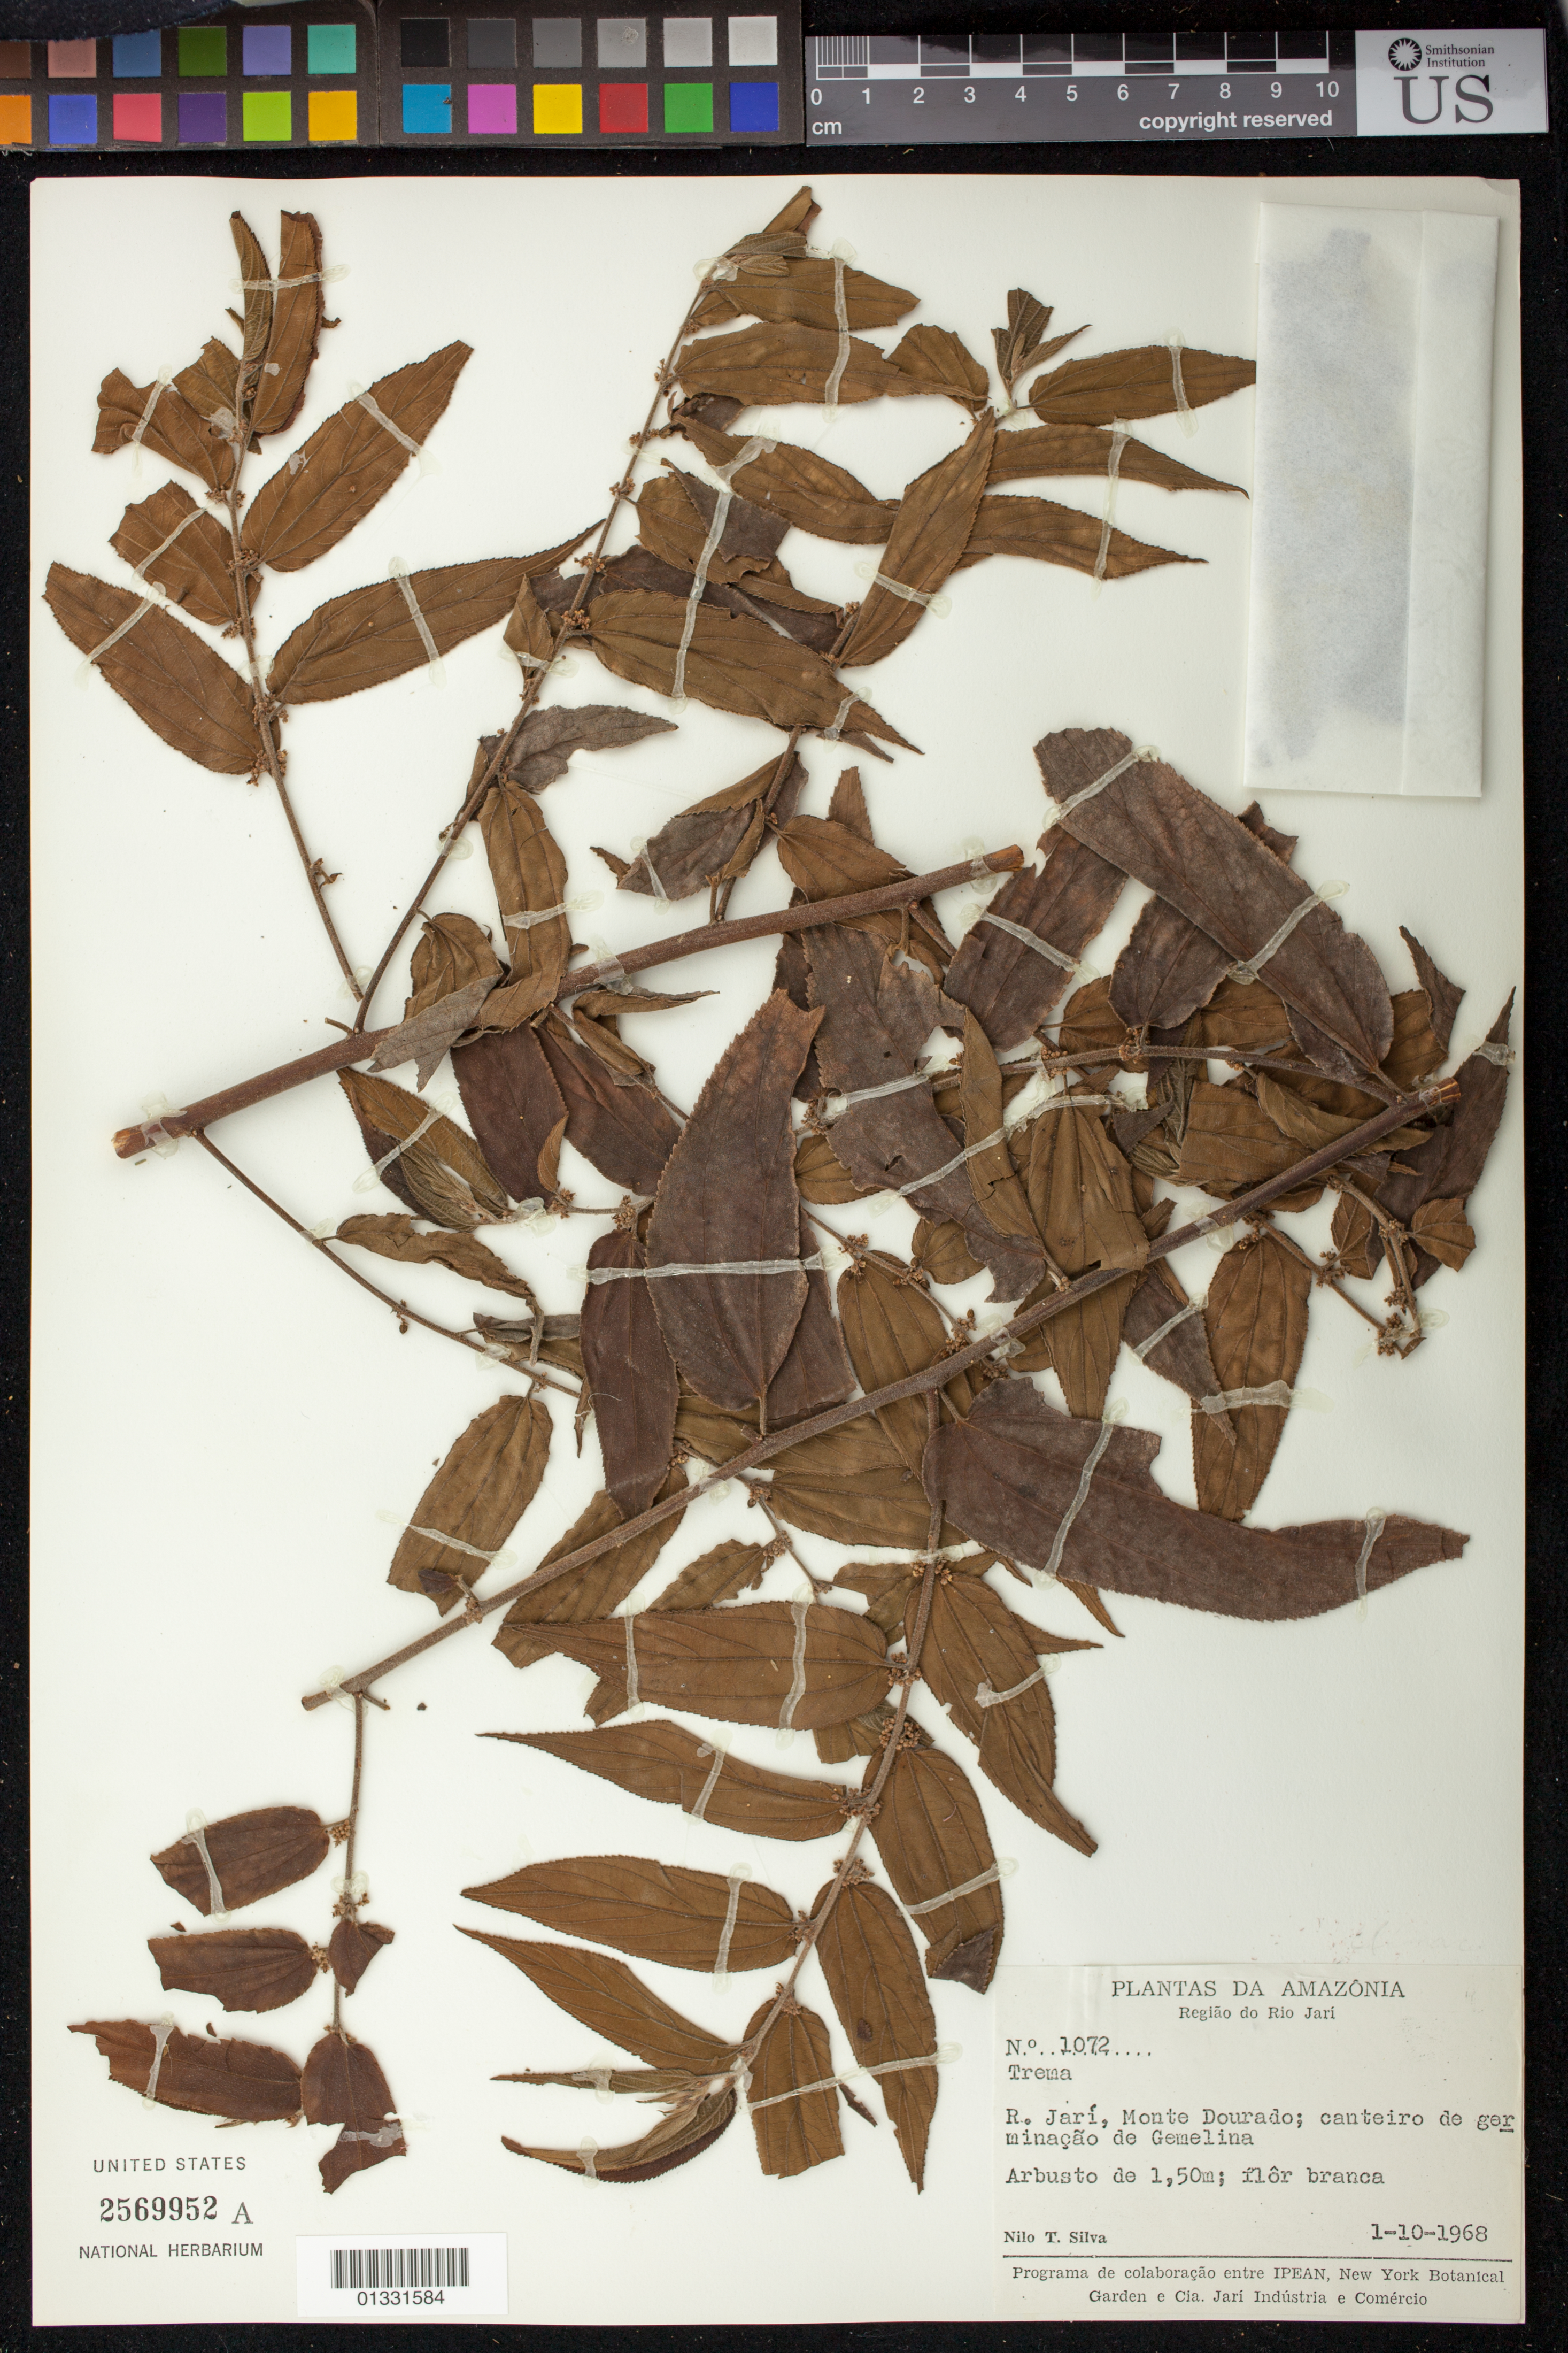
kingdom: Plantae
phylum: Tracheophyta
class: Magnoliopsida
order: Rosales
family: Cannabaceae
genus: Trema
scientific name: Trema sp.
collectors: N. T. Silva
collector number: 1072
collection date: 1968-10-01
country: Brazil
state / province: Pará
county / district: Almeirim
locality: Rio Jarí, Monte Dourado, canteiro de germinação de Gemelina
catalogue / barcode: US 2569952A